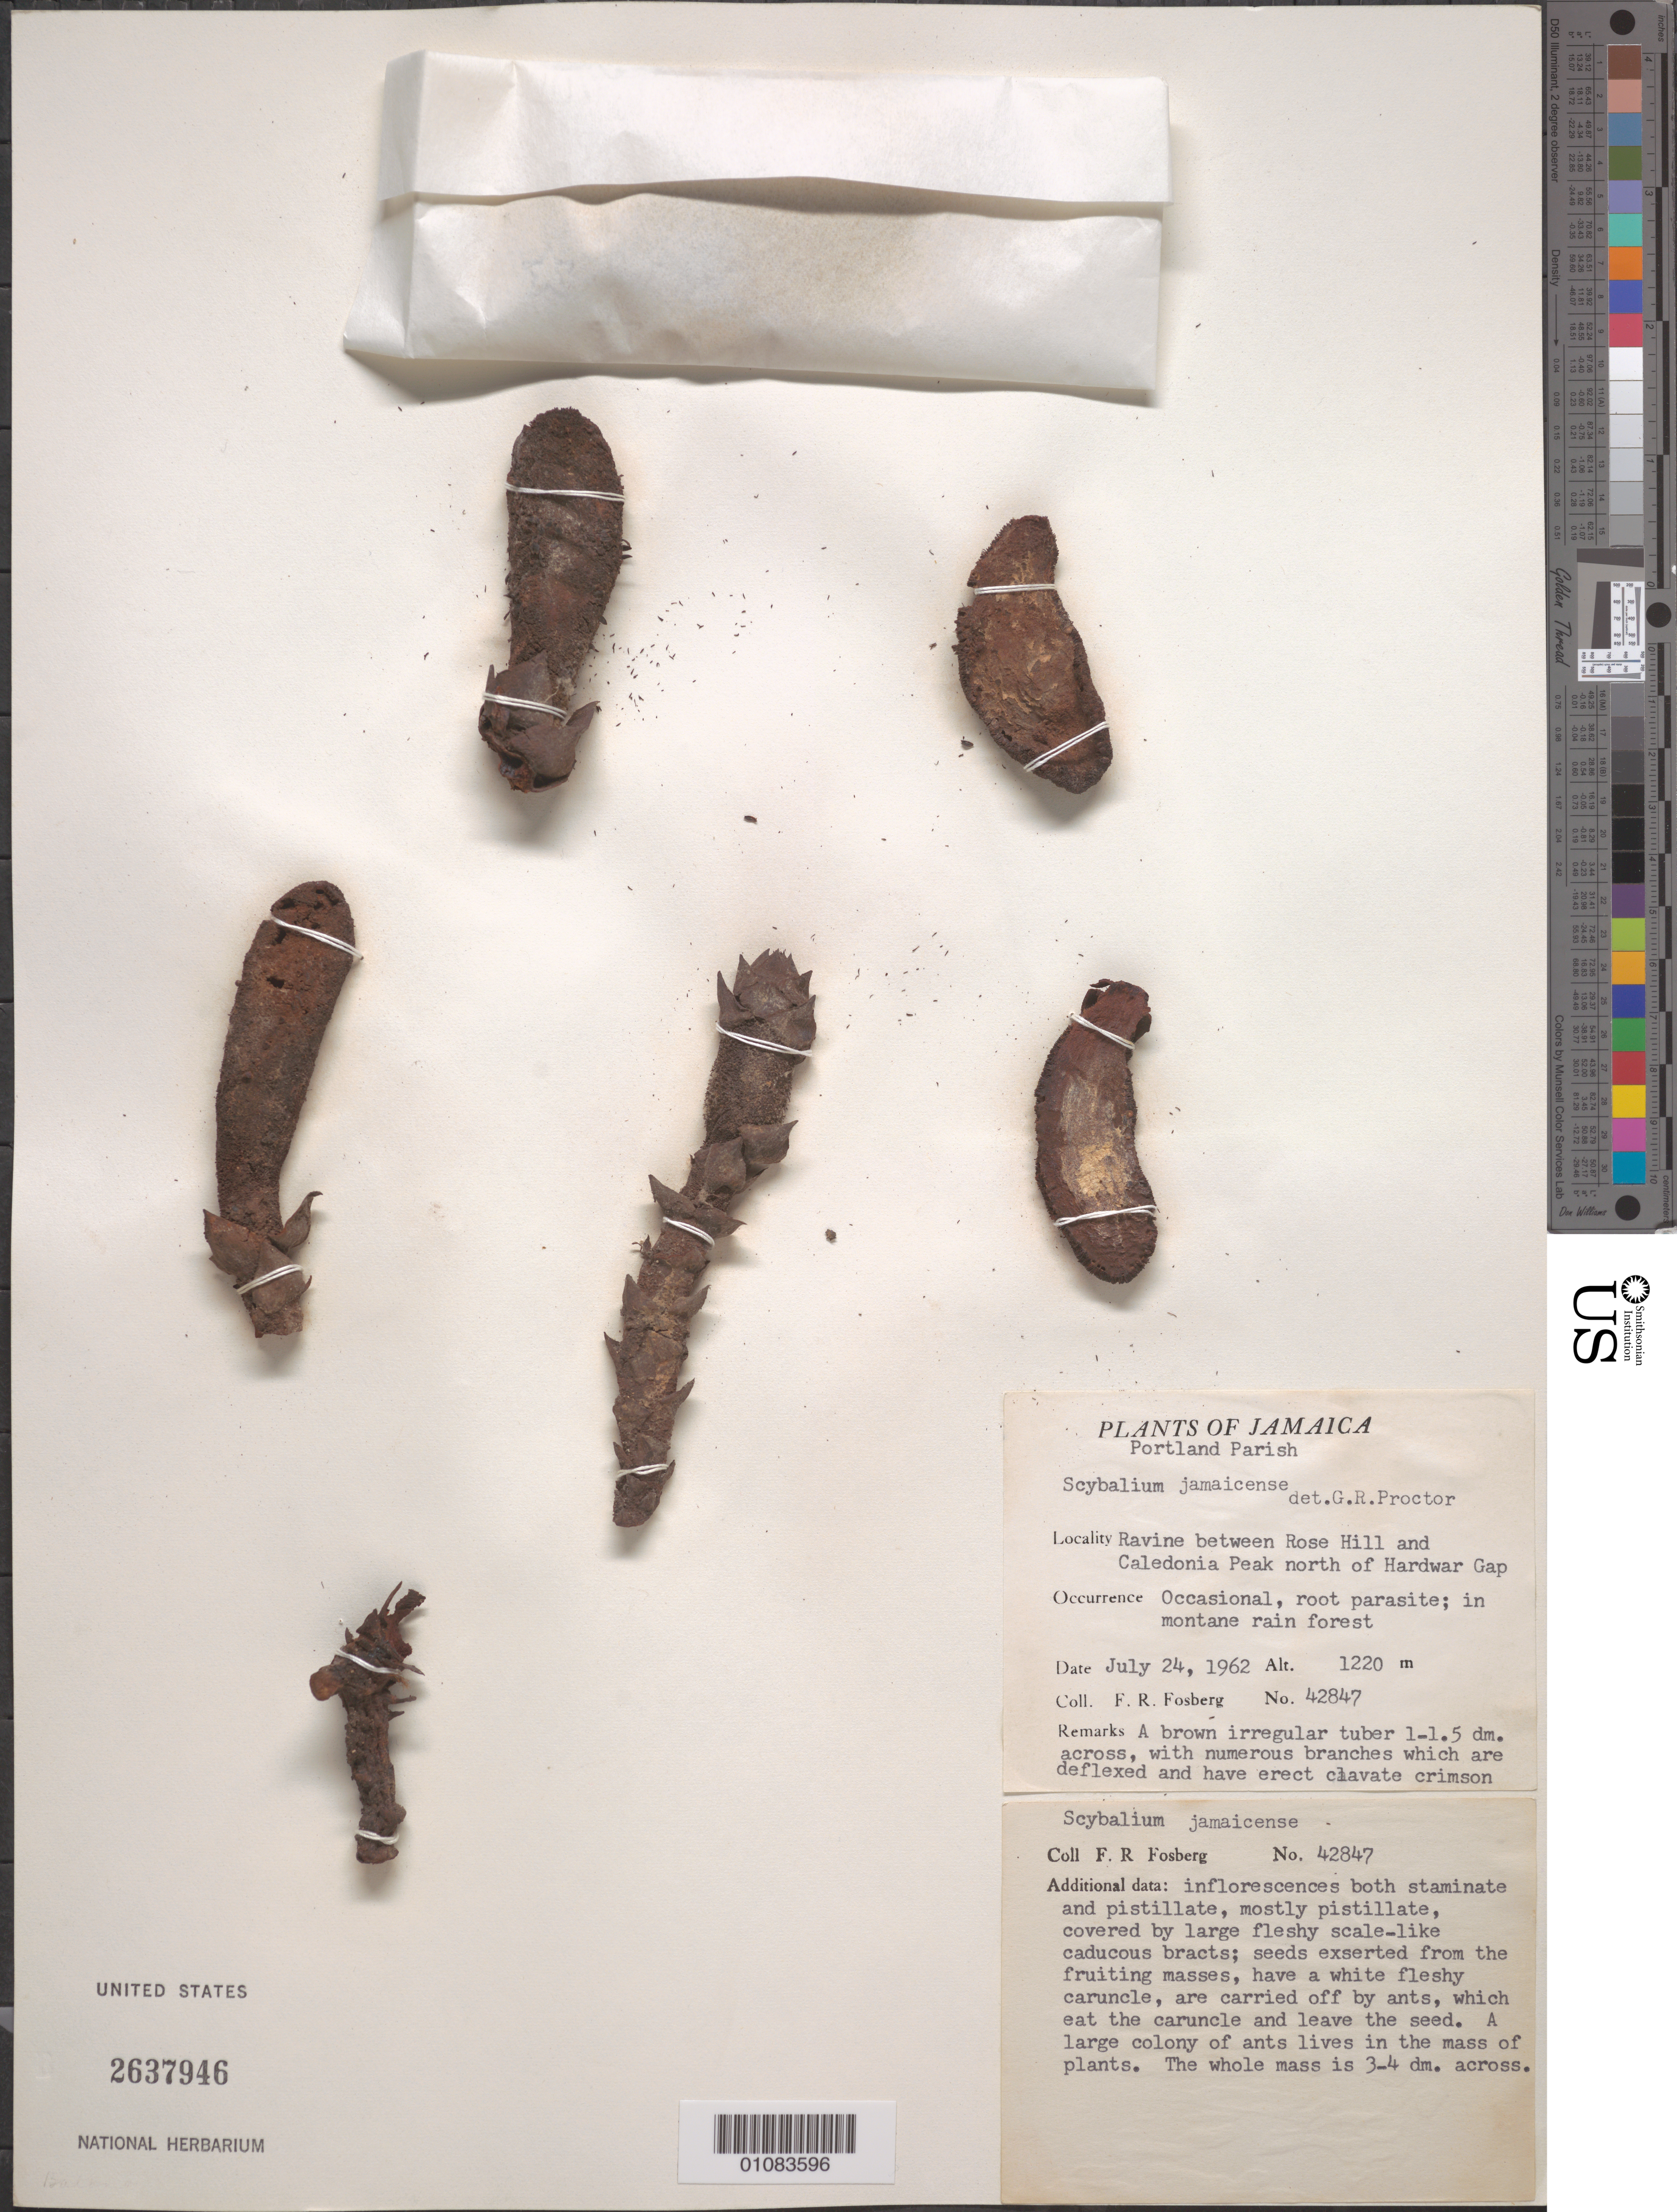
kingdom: Plantae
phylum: Tracheophyta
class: Magnoliopsida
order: Santalales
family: Balanophoraceae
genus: Scybalium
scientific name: Scybalium jamaicense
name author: (Sw.) Schott & Endl.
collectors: F. R. Fosberg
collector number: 42847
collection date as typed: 24 Jul 1962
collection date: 1962-07-24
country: Jamaica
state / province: Portland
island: Jamaica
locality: Ravine between Rose Hill and Caledonia Peak north of Hardwar Gap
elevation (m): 1220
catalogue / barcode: US 267946